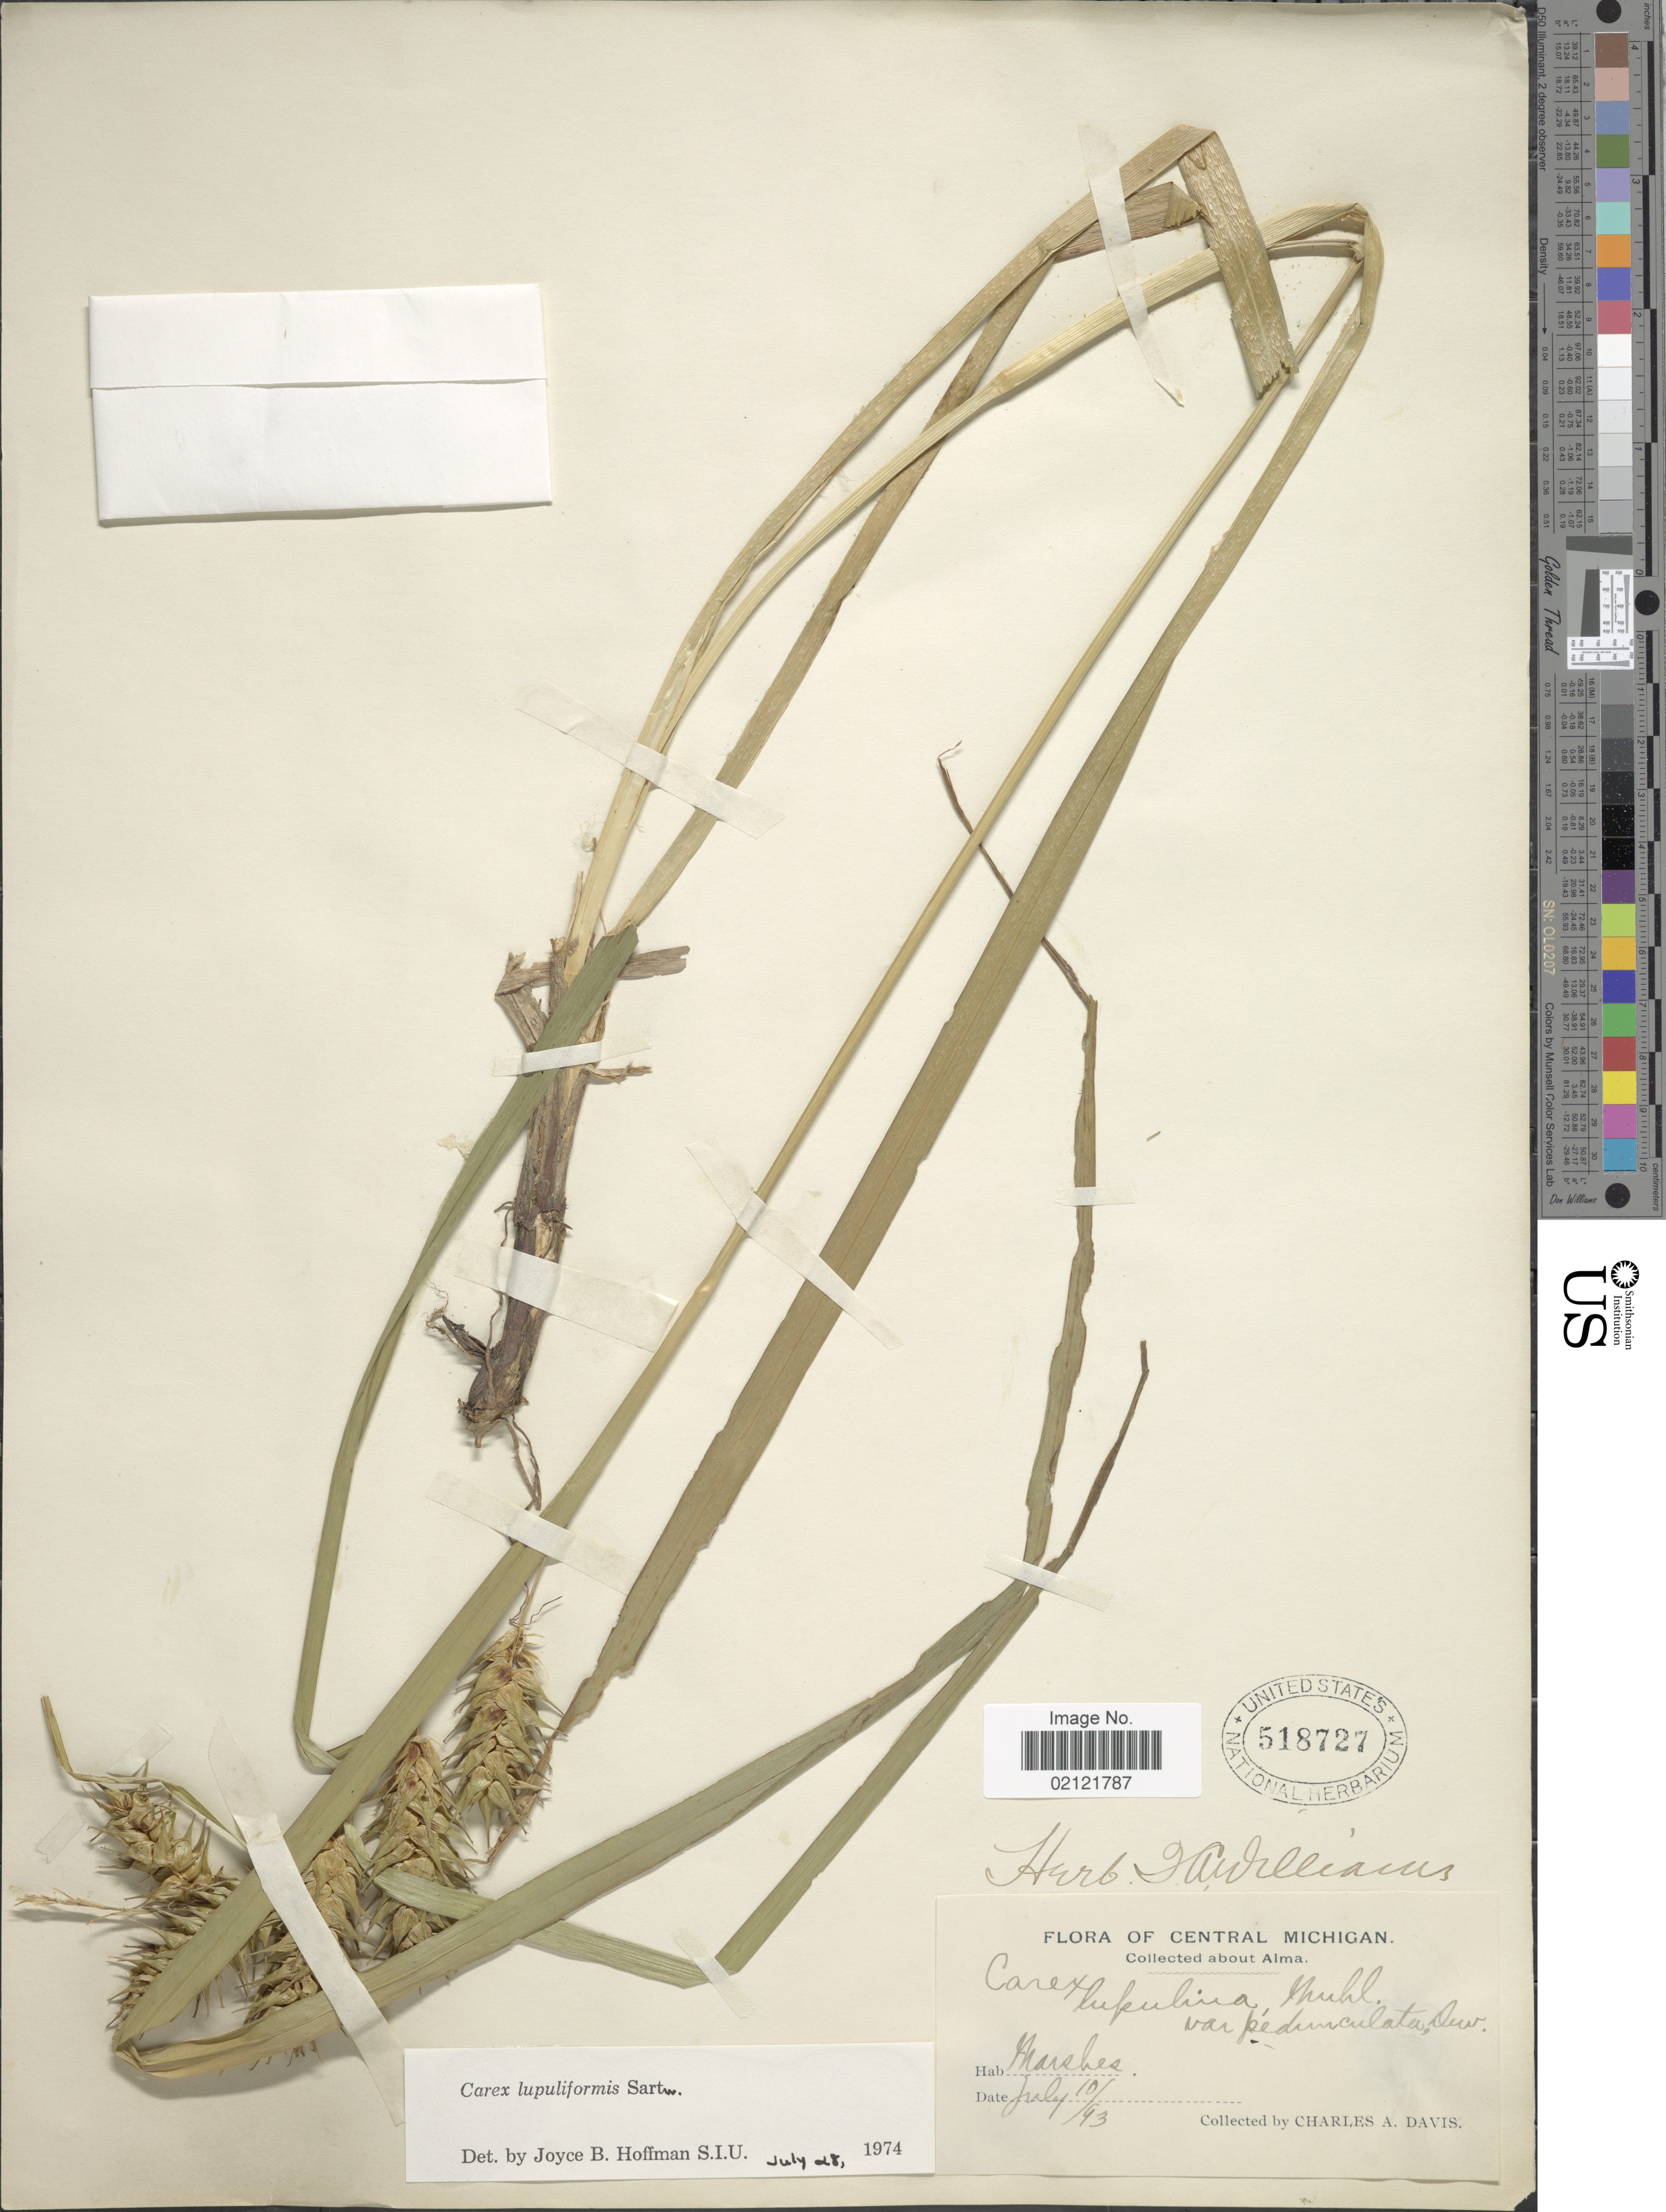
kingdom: Plantae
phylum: Tracheophyta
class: Liliopsida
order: Poales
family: Cyperaceae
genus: Carex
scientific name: Carex lupuliformis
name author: Sartwell ex Dewey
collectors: C. Davis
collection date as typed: Transcribed d/m/y: 10/7/93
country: United States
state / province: Michigan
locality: Central Michigan, About Alma, Marshes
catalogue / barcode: US 518727